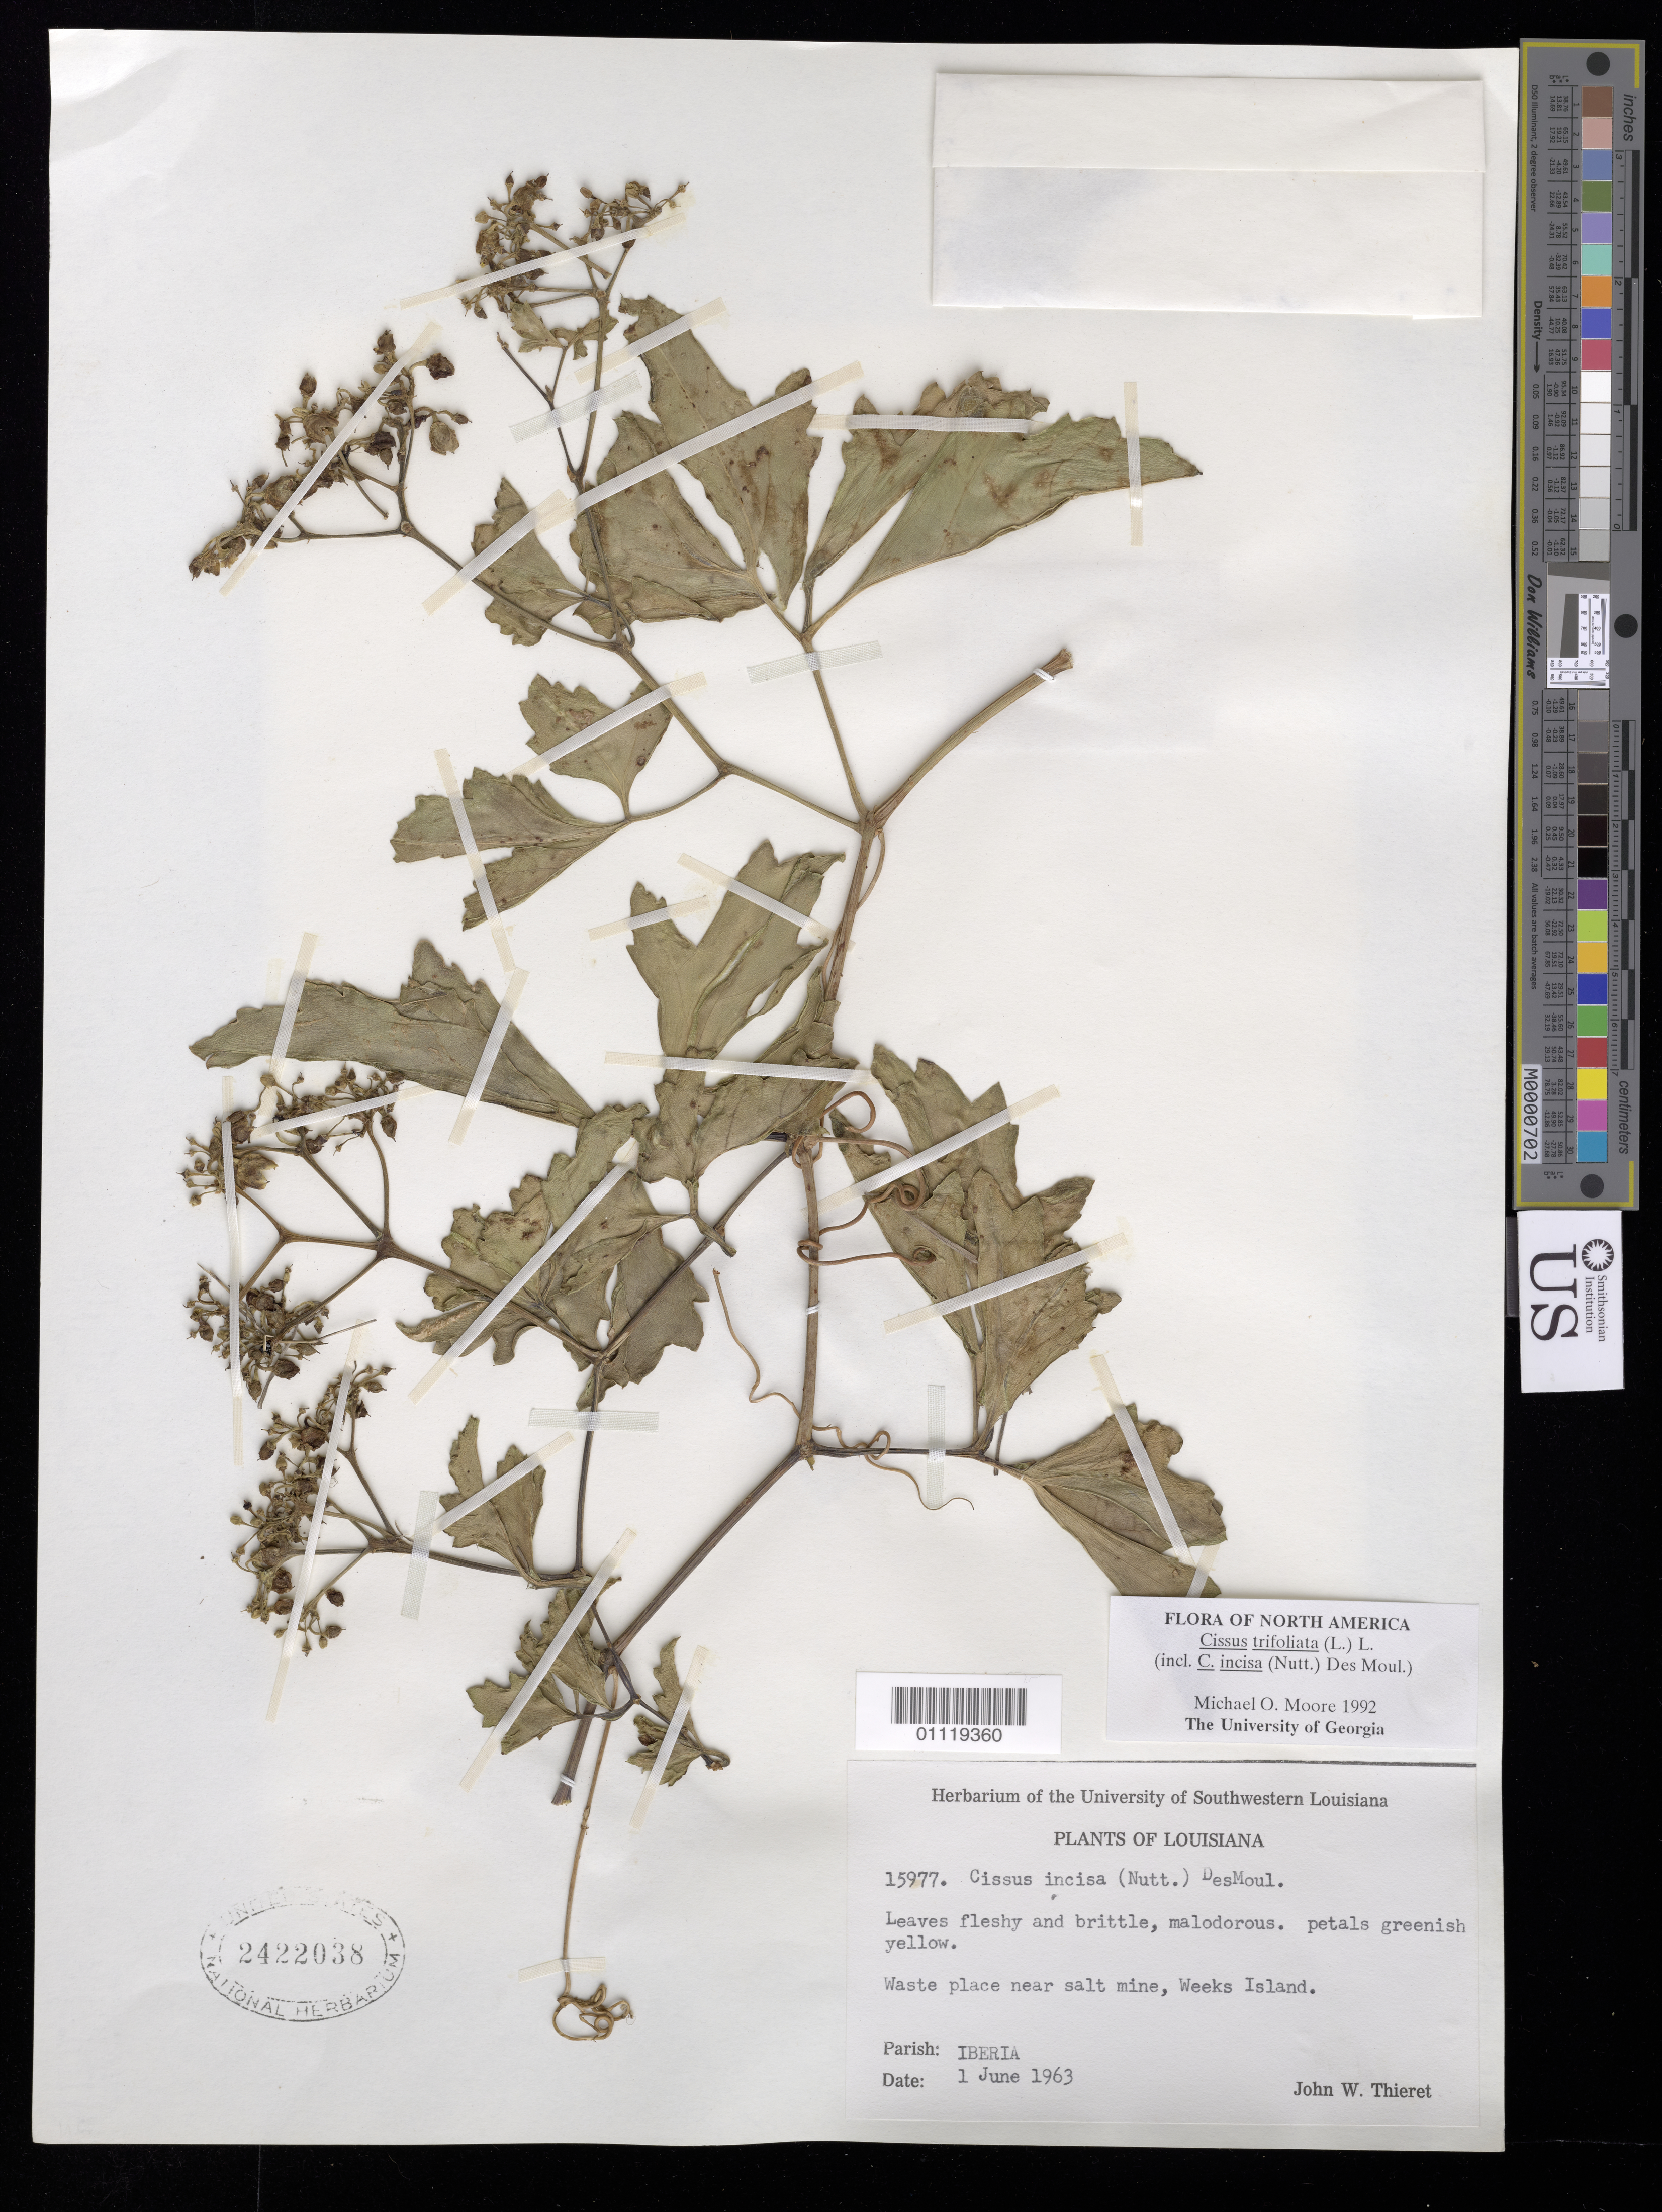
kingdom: Plantae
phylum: Tracheophyta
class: Magnoliopsida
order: Vitales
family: Vitaceae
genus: Cissus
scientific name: Cissus trifoliata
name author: (L.) L.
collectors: J. W. Thieret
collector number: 15977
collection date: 1963-06-01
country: United States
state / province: Louisiana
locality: Parish: Iberia. Weeks Island.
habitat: Waste place near salt mine.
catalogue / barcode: US 2422038